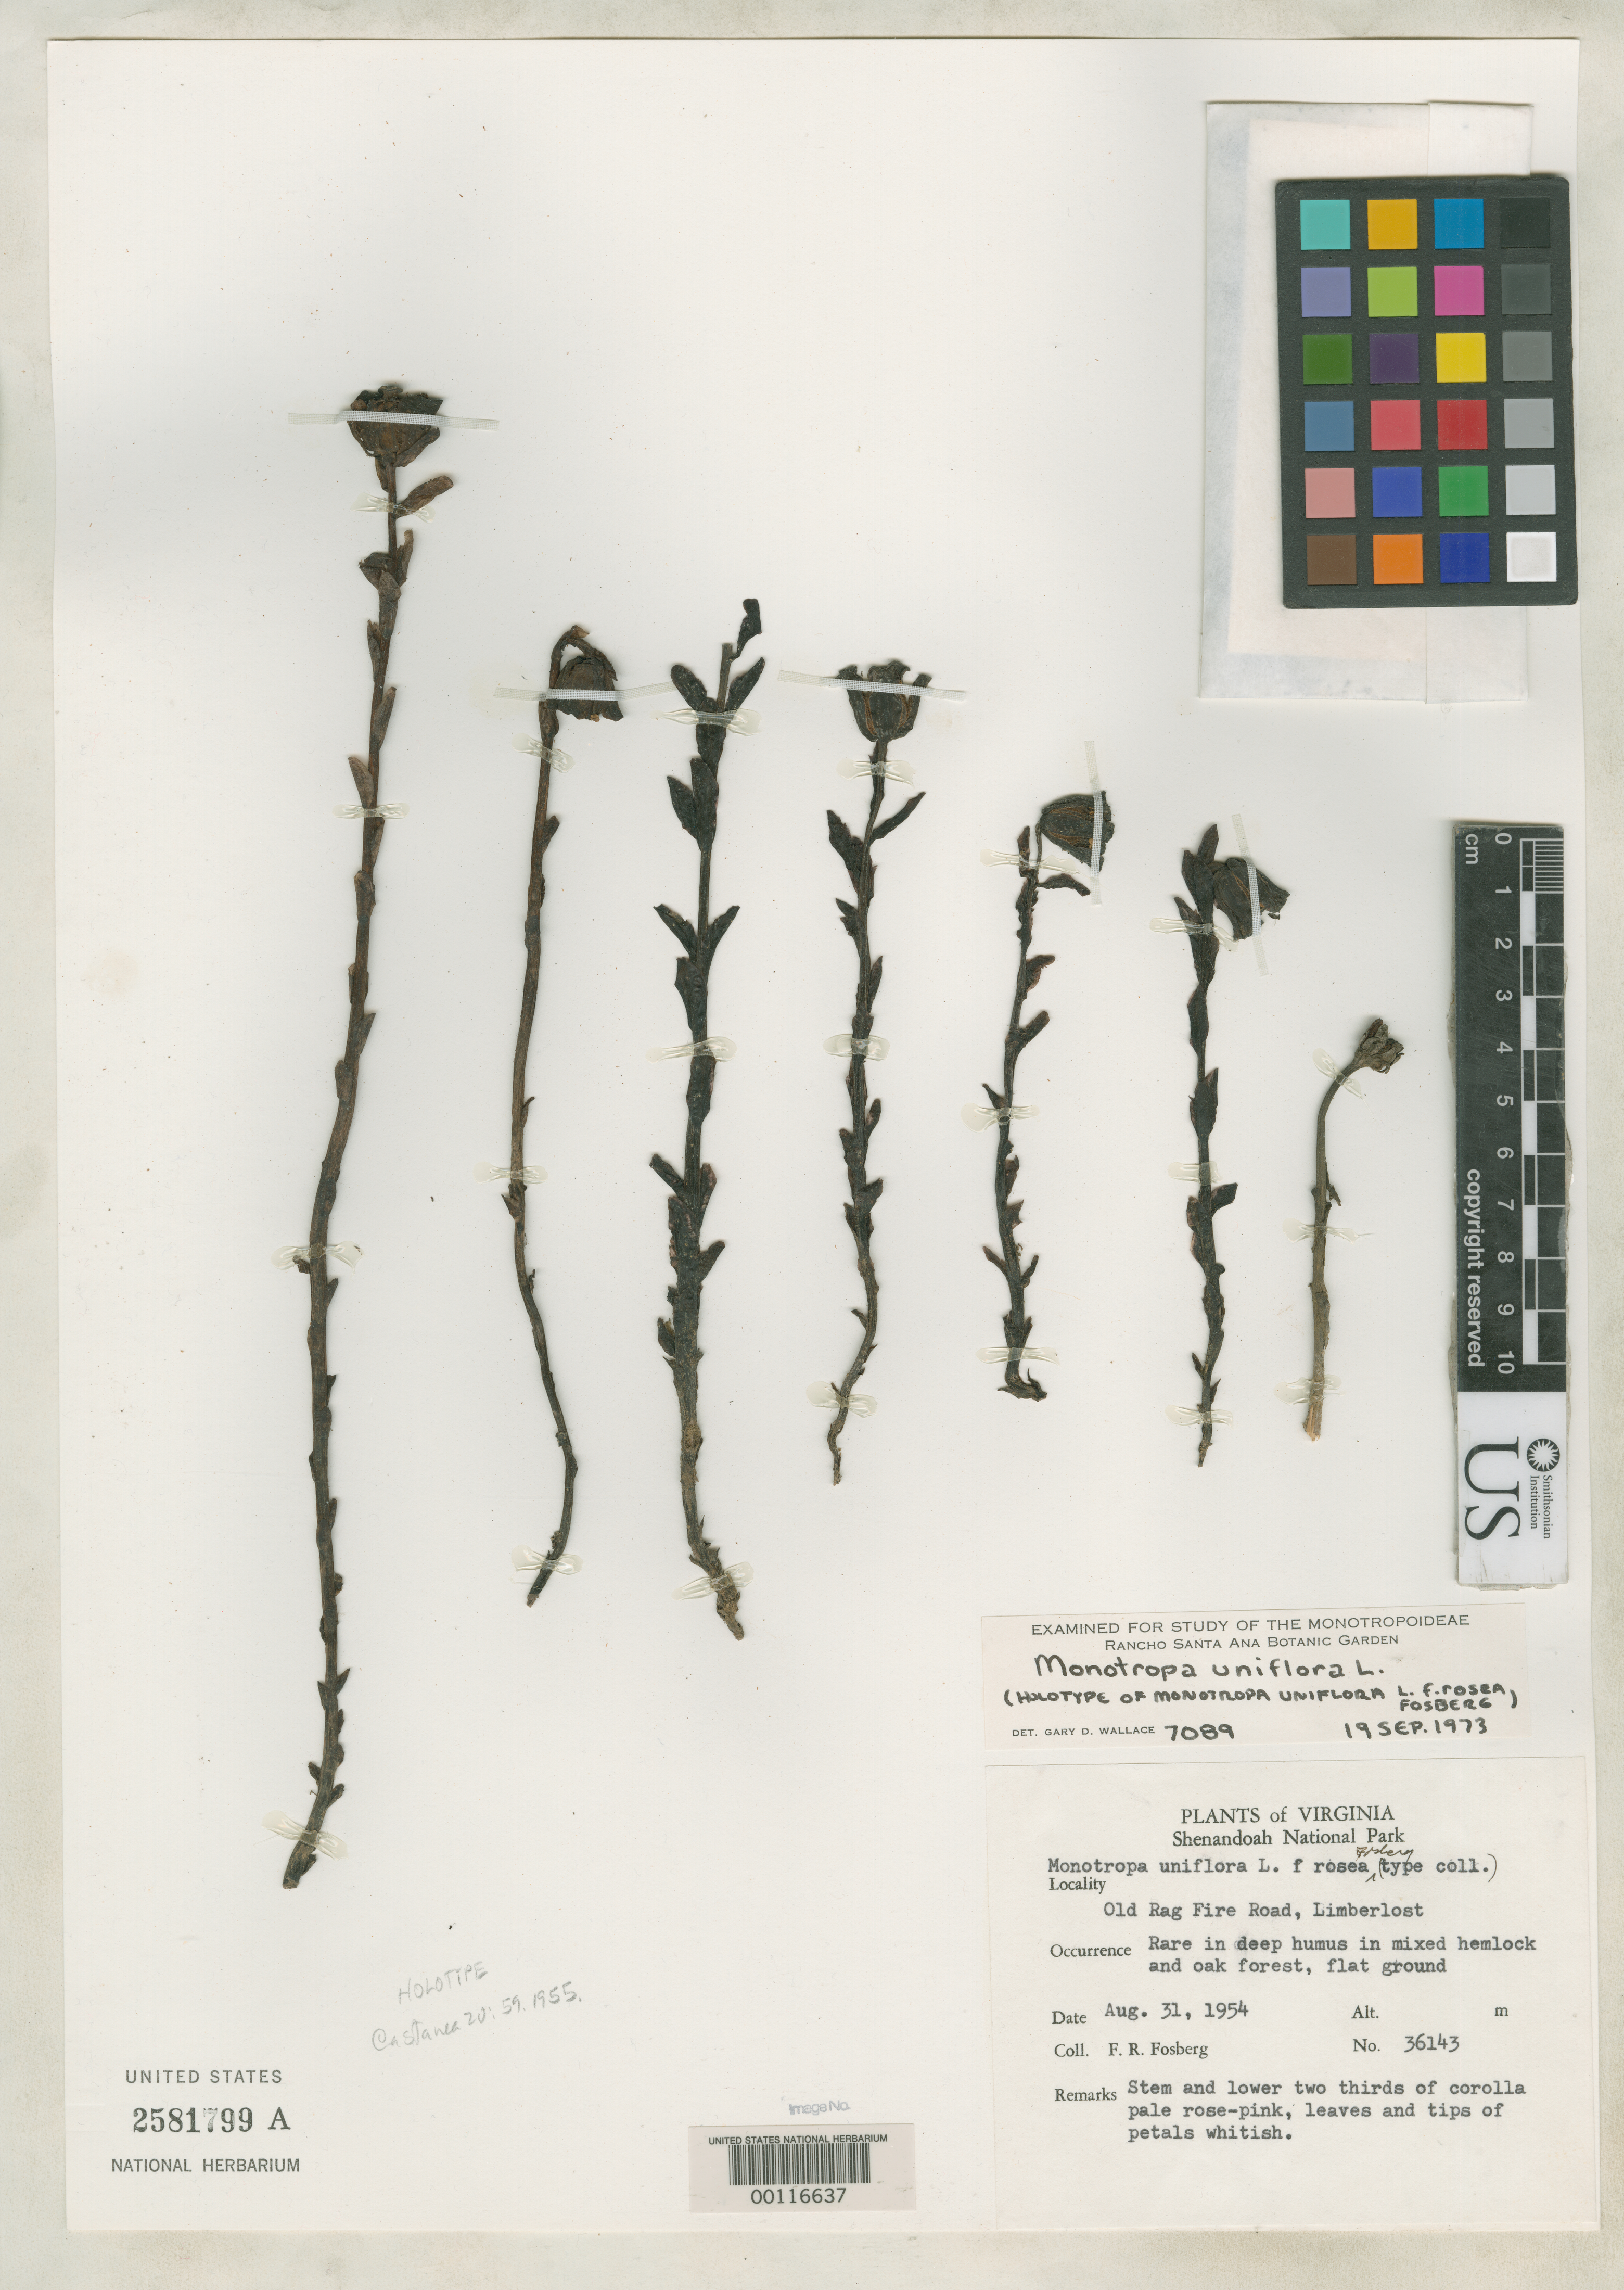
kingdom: Plantae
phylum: Tracheophyta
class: Magnoliopsida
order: Ericales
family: Ericaceae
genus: Monotropa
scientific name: Monotropa uniflora f. rosea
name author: Fosberg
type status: Holotype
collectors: F. R. Fosberg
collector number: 36143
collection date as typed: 31 Aug 1954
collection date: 1954-08-31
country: United States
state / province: Virginia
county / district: Madison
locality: Shenandoah National Park, Old Rag fire road, Limberlost.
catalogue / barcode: US 2581799A